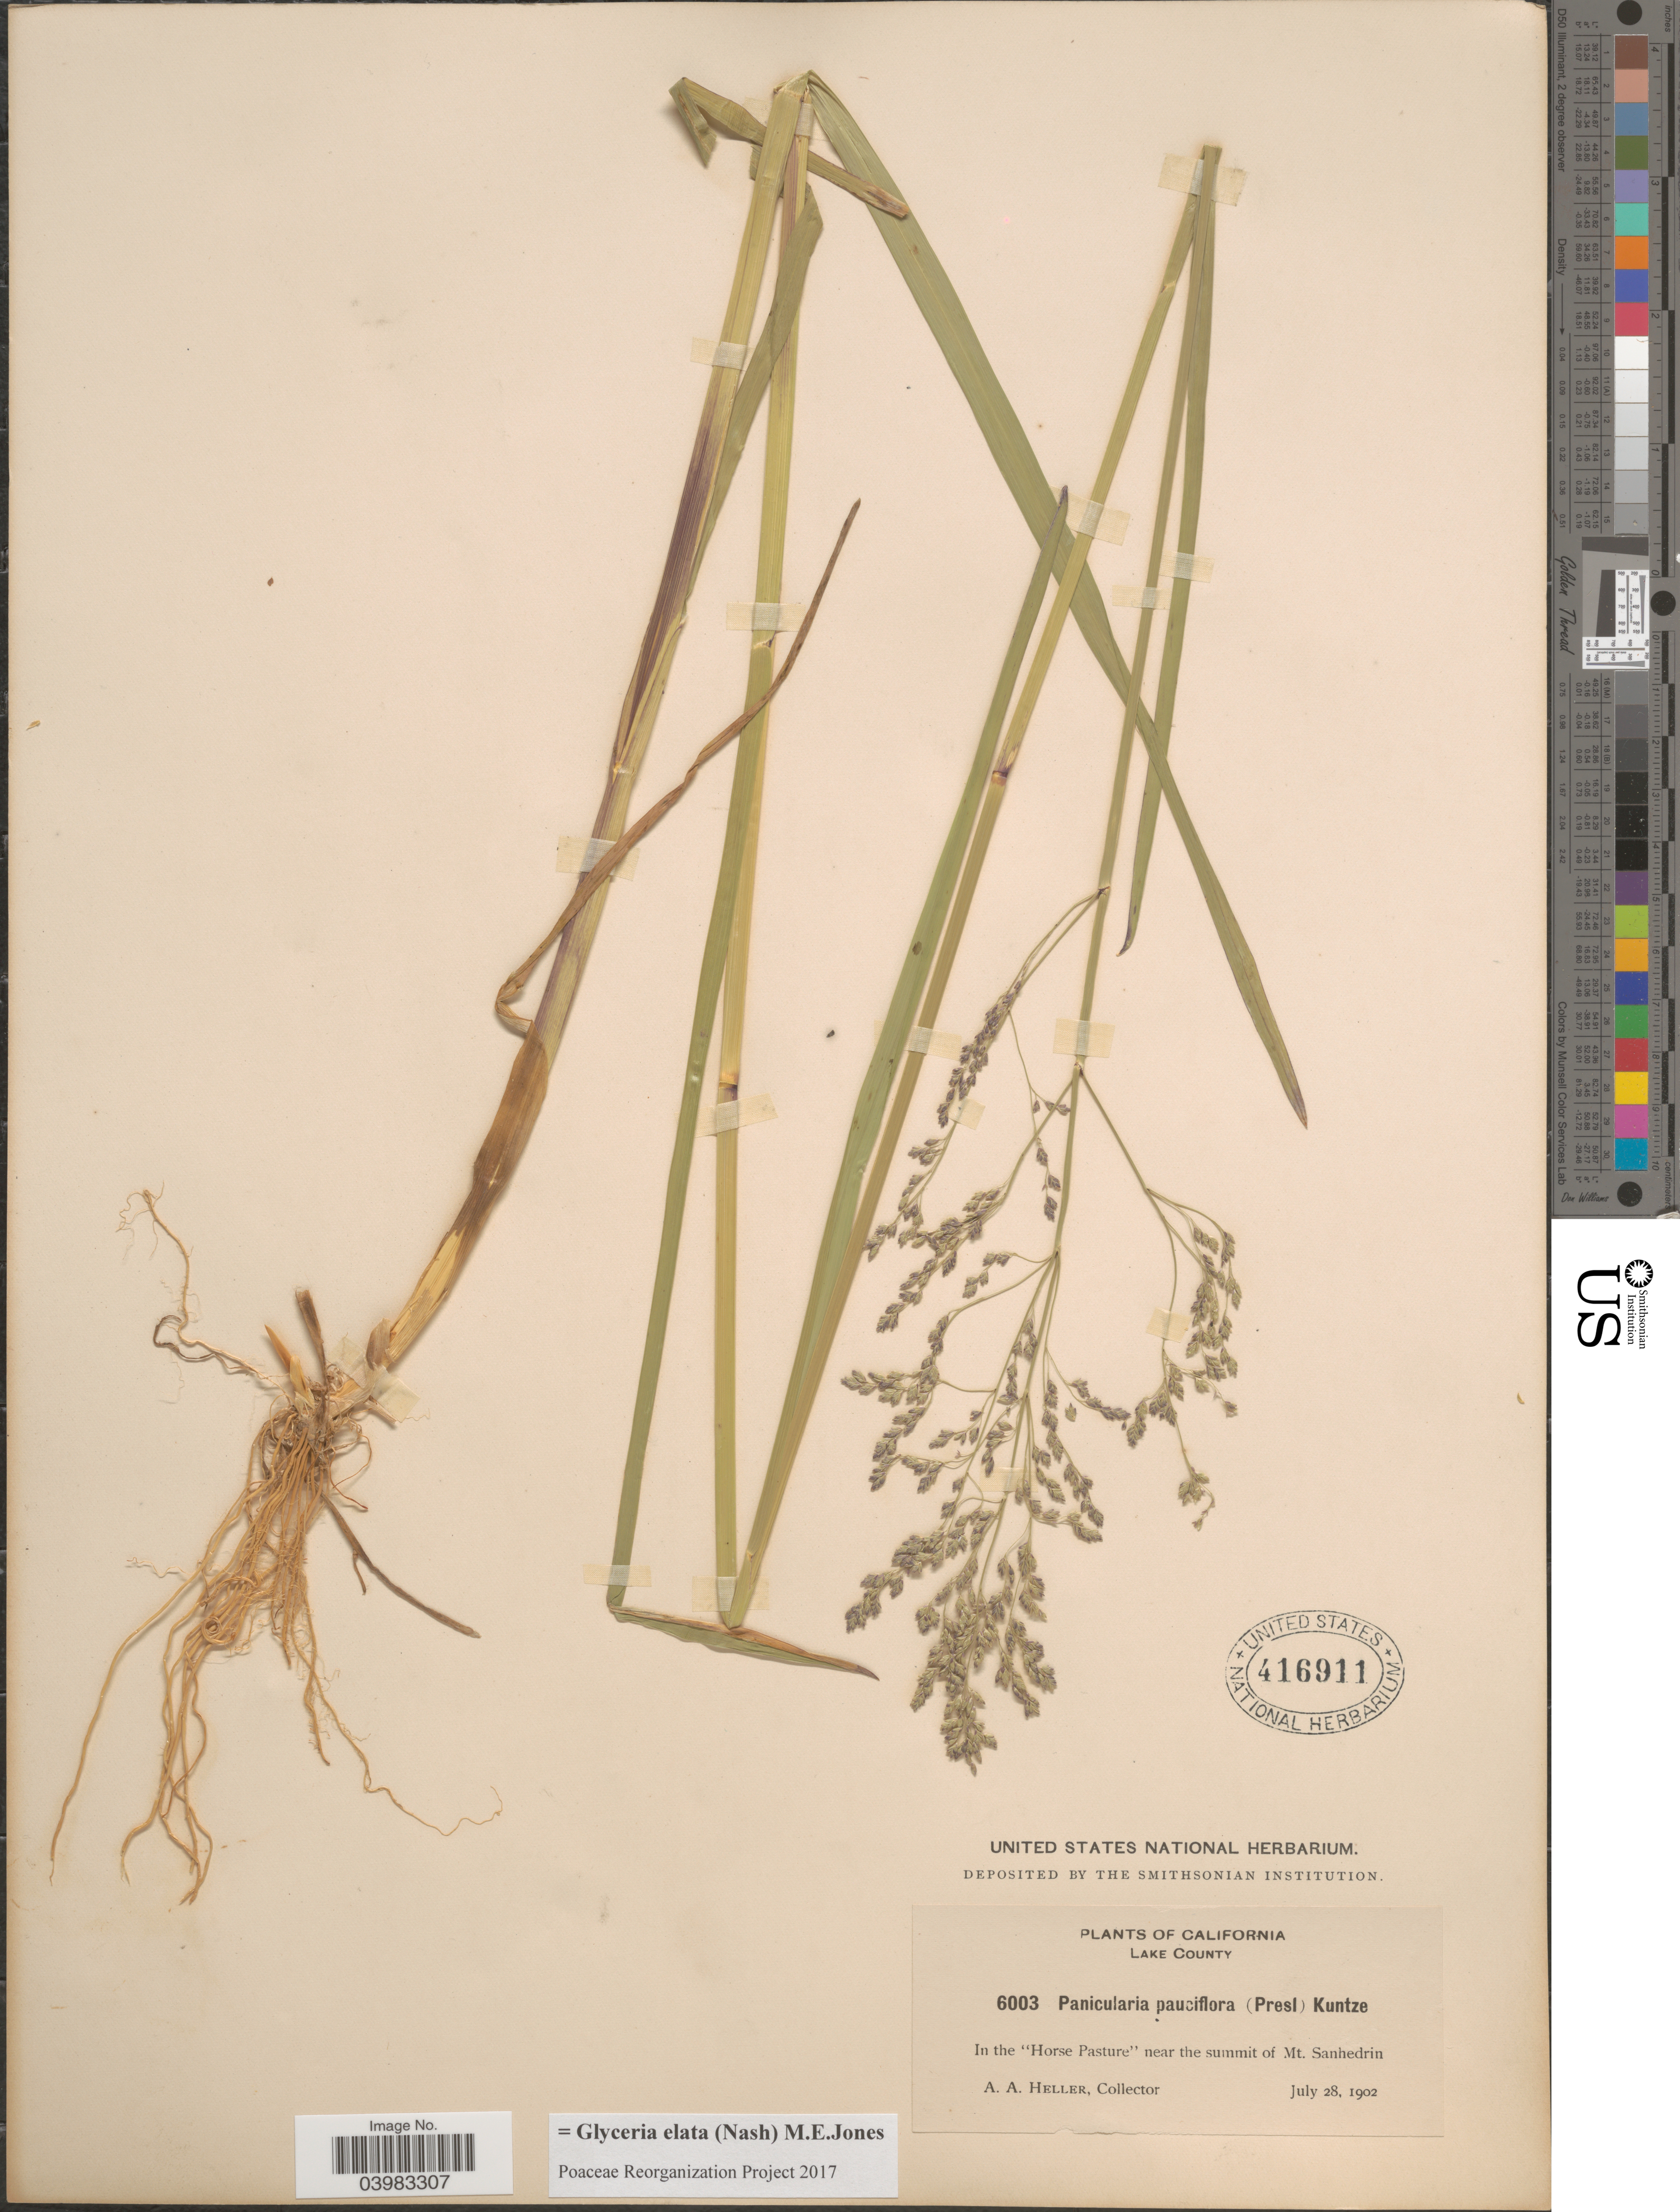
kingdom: Plantae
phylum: Tracheophyta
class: Liliopsida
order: Poales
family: Poaceae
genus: Glyceria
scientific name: Glyceria elata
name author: (Nash) M.E. Jones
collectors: A. A. Heller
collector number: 6003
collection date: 1902-07-28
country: United States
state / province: California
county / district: Lake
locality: Lake County. In the "Horse Pasture" near the summit of Mt. Sanhedrin.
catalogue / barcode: US 416911